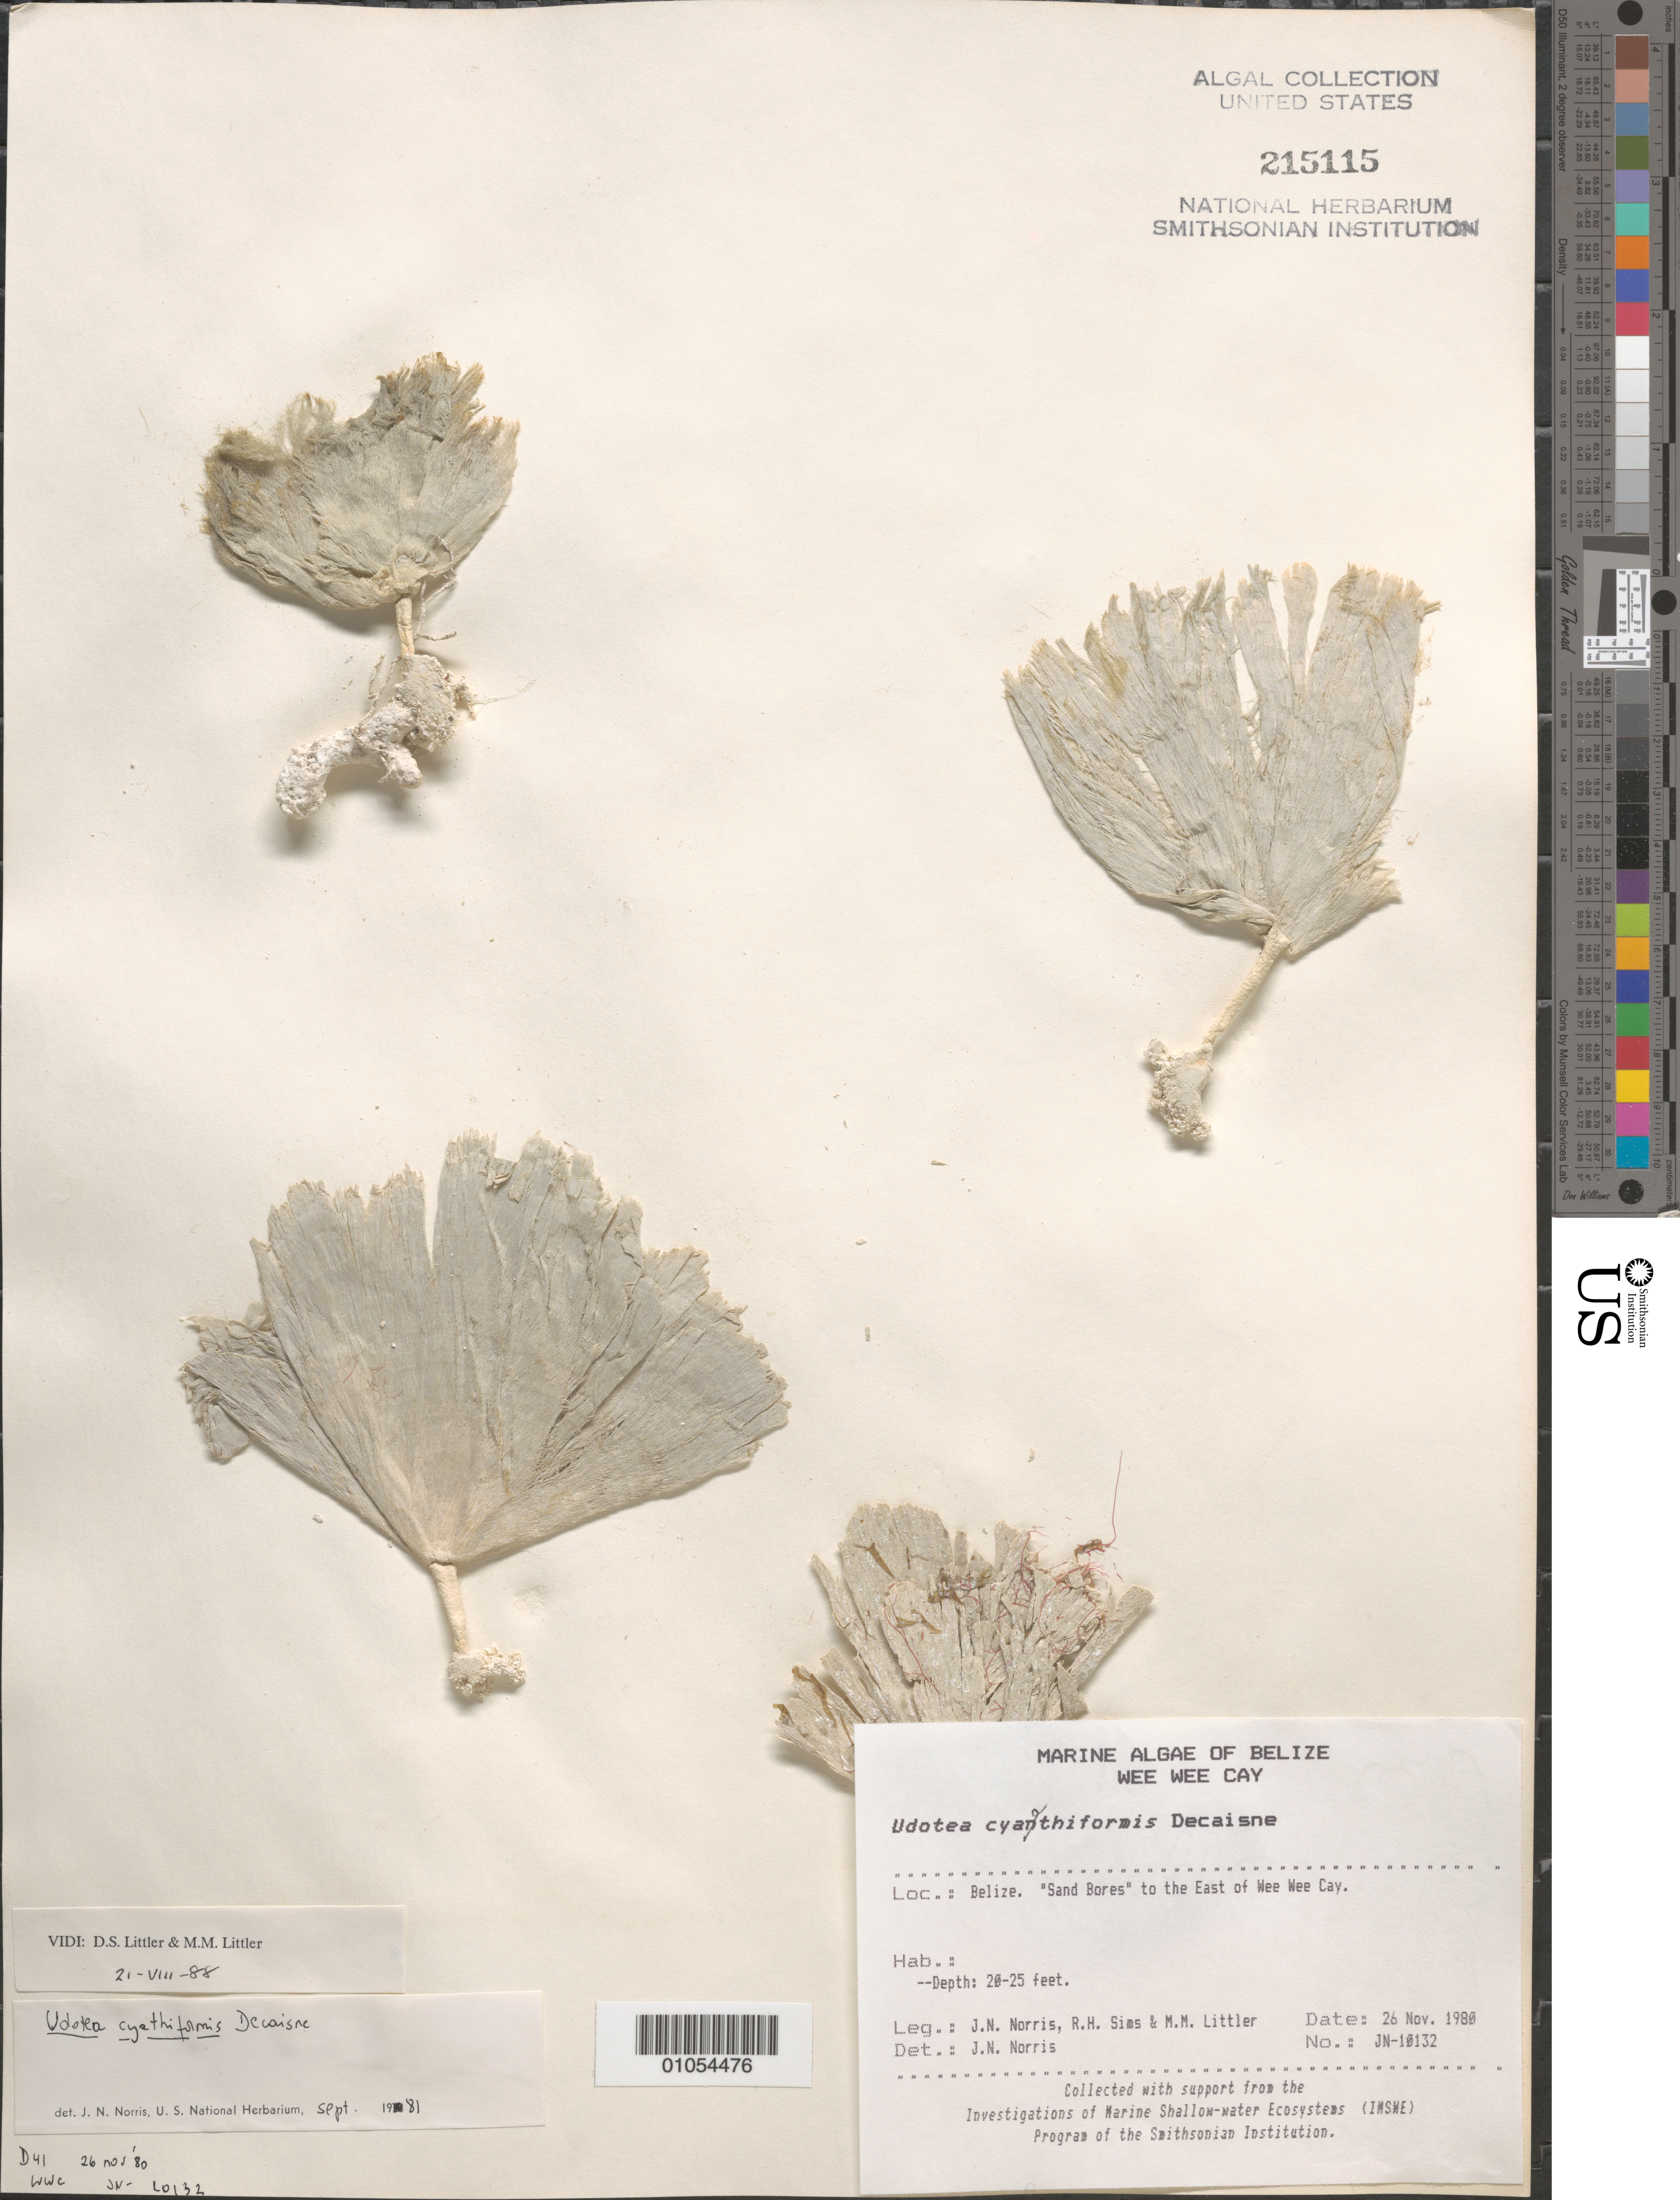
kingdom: Plantae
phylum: Chlorophyta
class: Ulvophyceae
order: Bryopsidales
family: Udoteaceae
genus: Udotea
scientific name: Udotea cyathiformis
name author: Decne.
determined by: Norris, James N.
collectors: J. N. Norris, R. H. Sims & M. M. Littler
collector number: JN-10132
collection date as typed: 26 Nov 1980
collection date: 1980-11-26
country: Belize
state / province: Stann Creek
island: Wee Wee Cay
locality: East of Wee Wee Cay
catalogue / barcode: US 215115